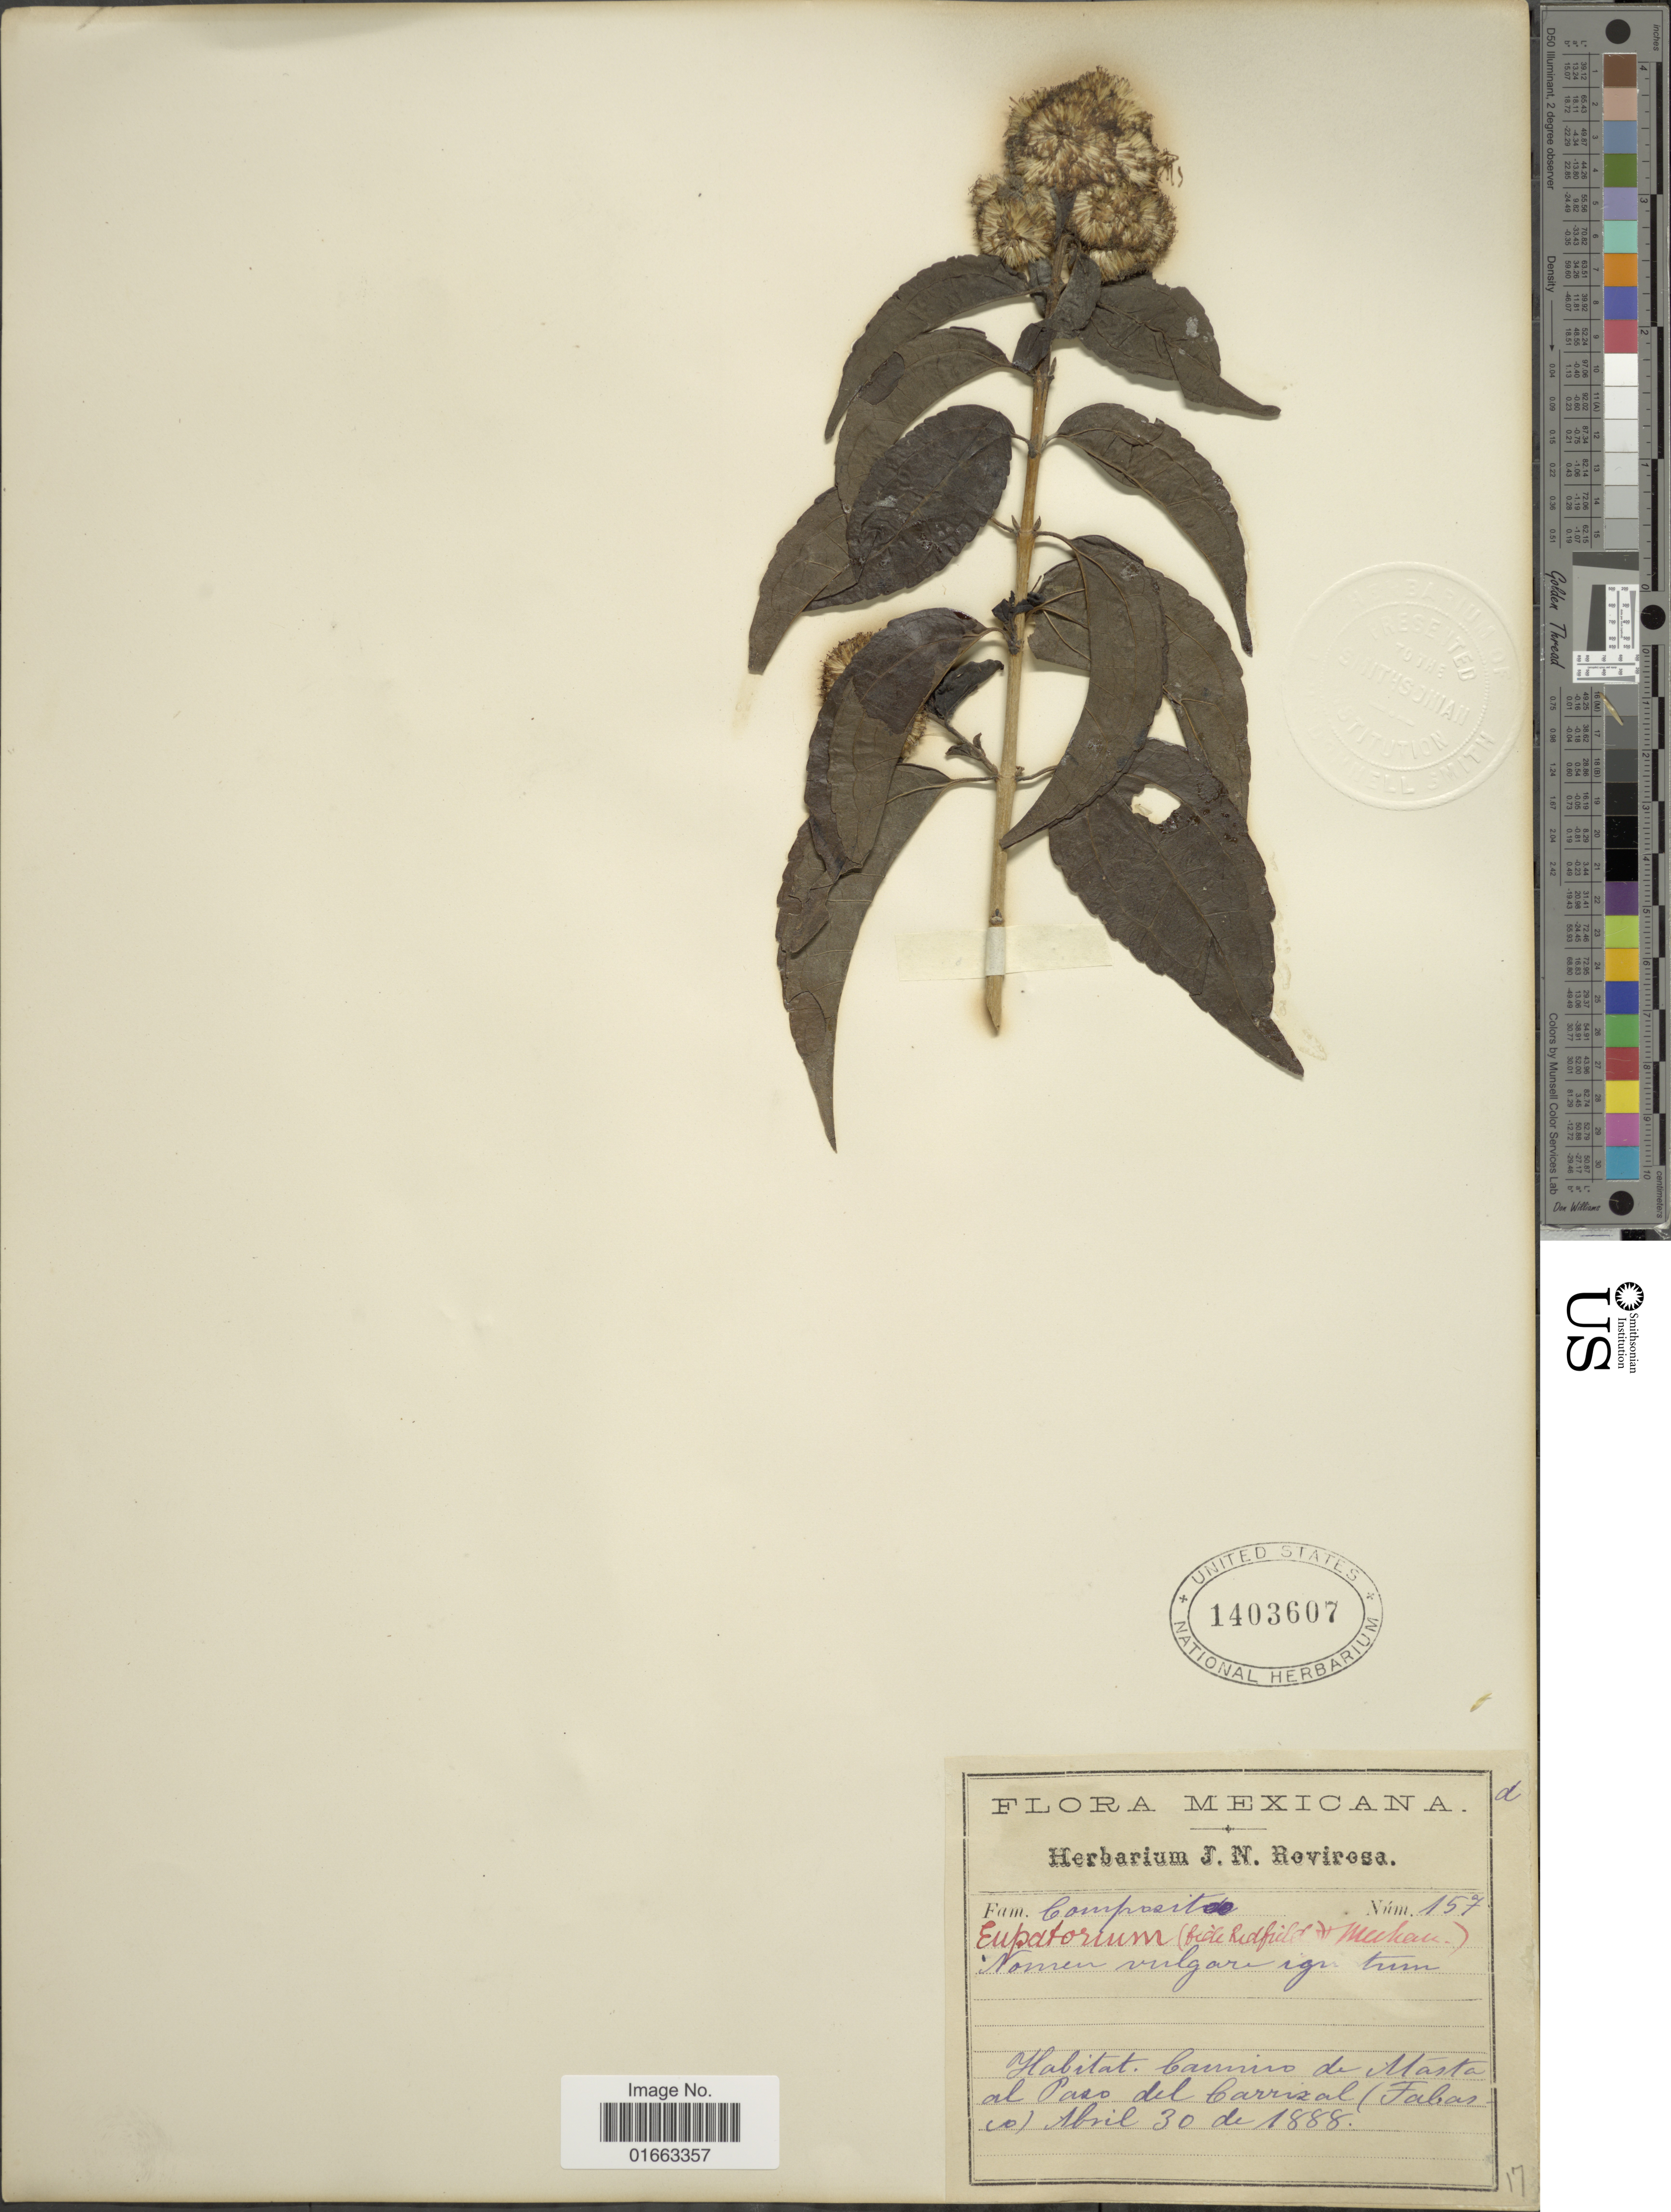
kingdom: Plantae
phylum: Tracheophyta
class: Magnoliopsida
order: Asterales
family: Asteraceae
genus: Koanophyllon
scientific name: Koanophyllon albicaule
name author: (Sch. Bip. ex Klatt) R.M. King & H. Rob.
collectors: ex herb. J.N. Rovirosa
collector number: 157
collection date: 1888-04-30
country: Mexico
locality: Camino de Atasta al Paso del Carrizal (Tabasco)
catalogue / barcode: US 1403607